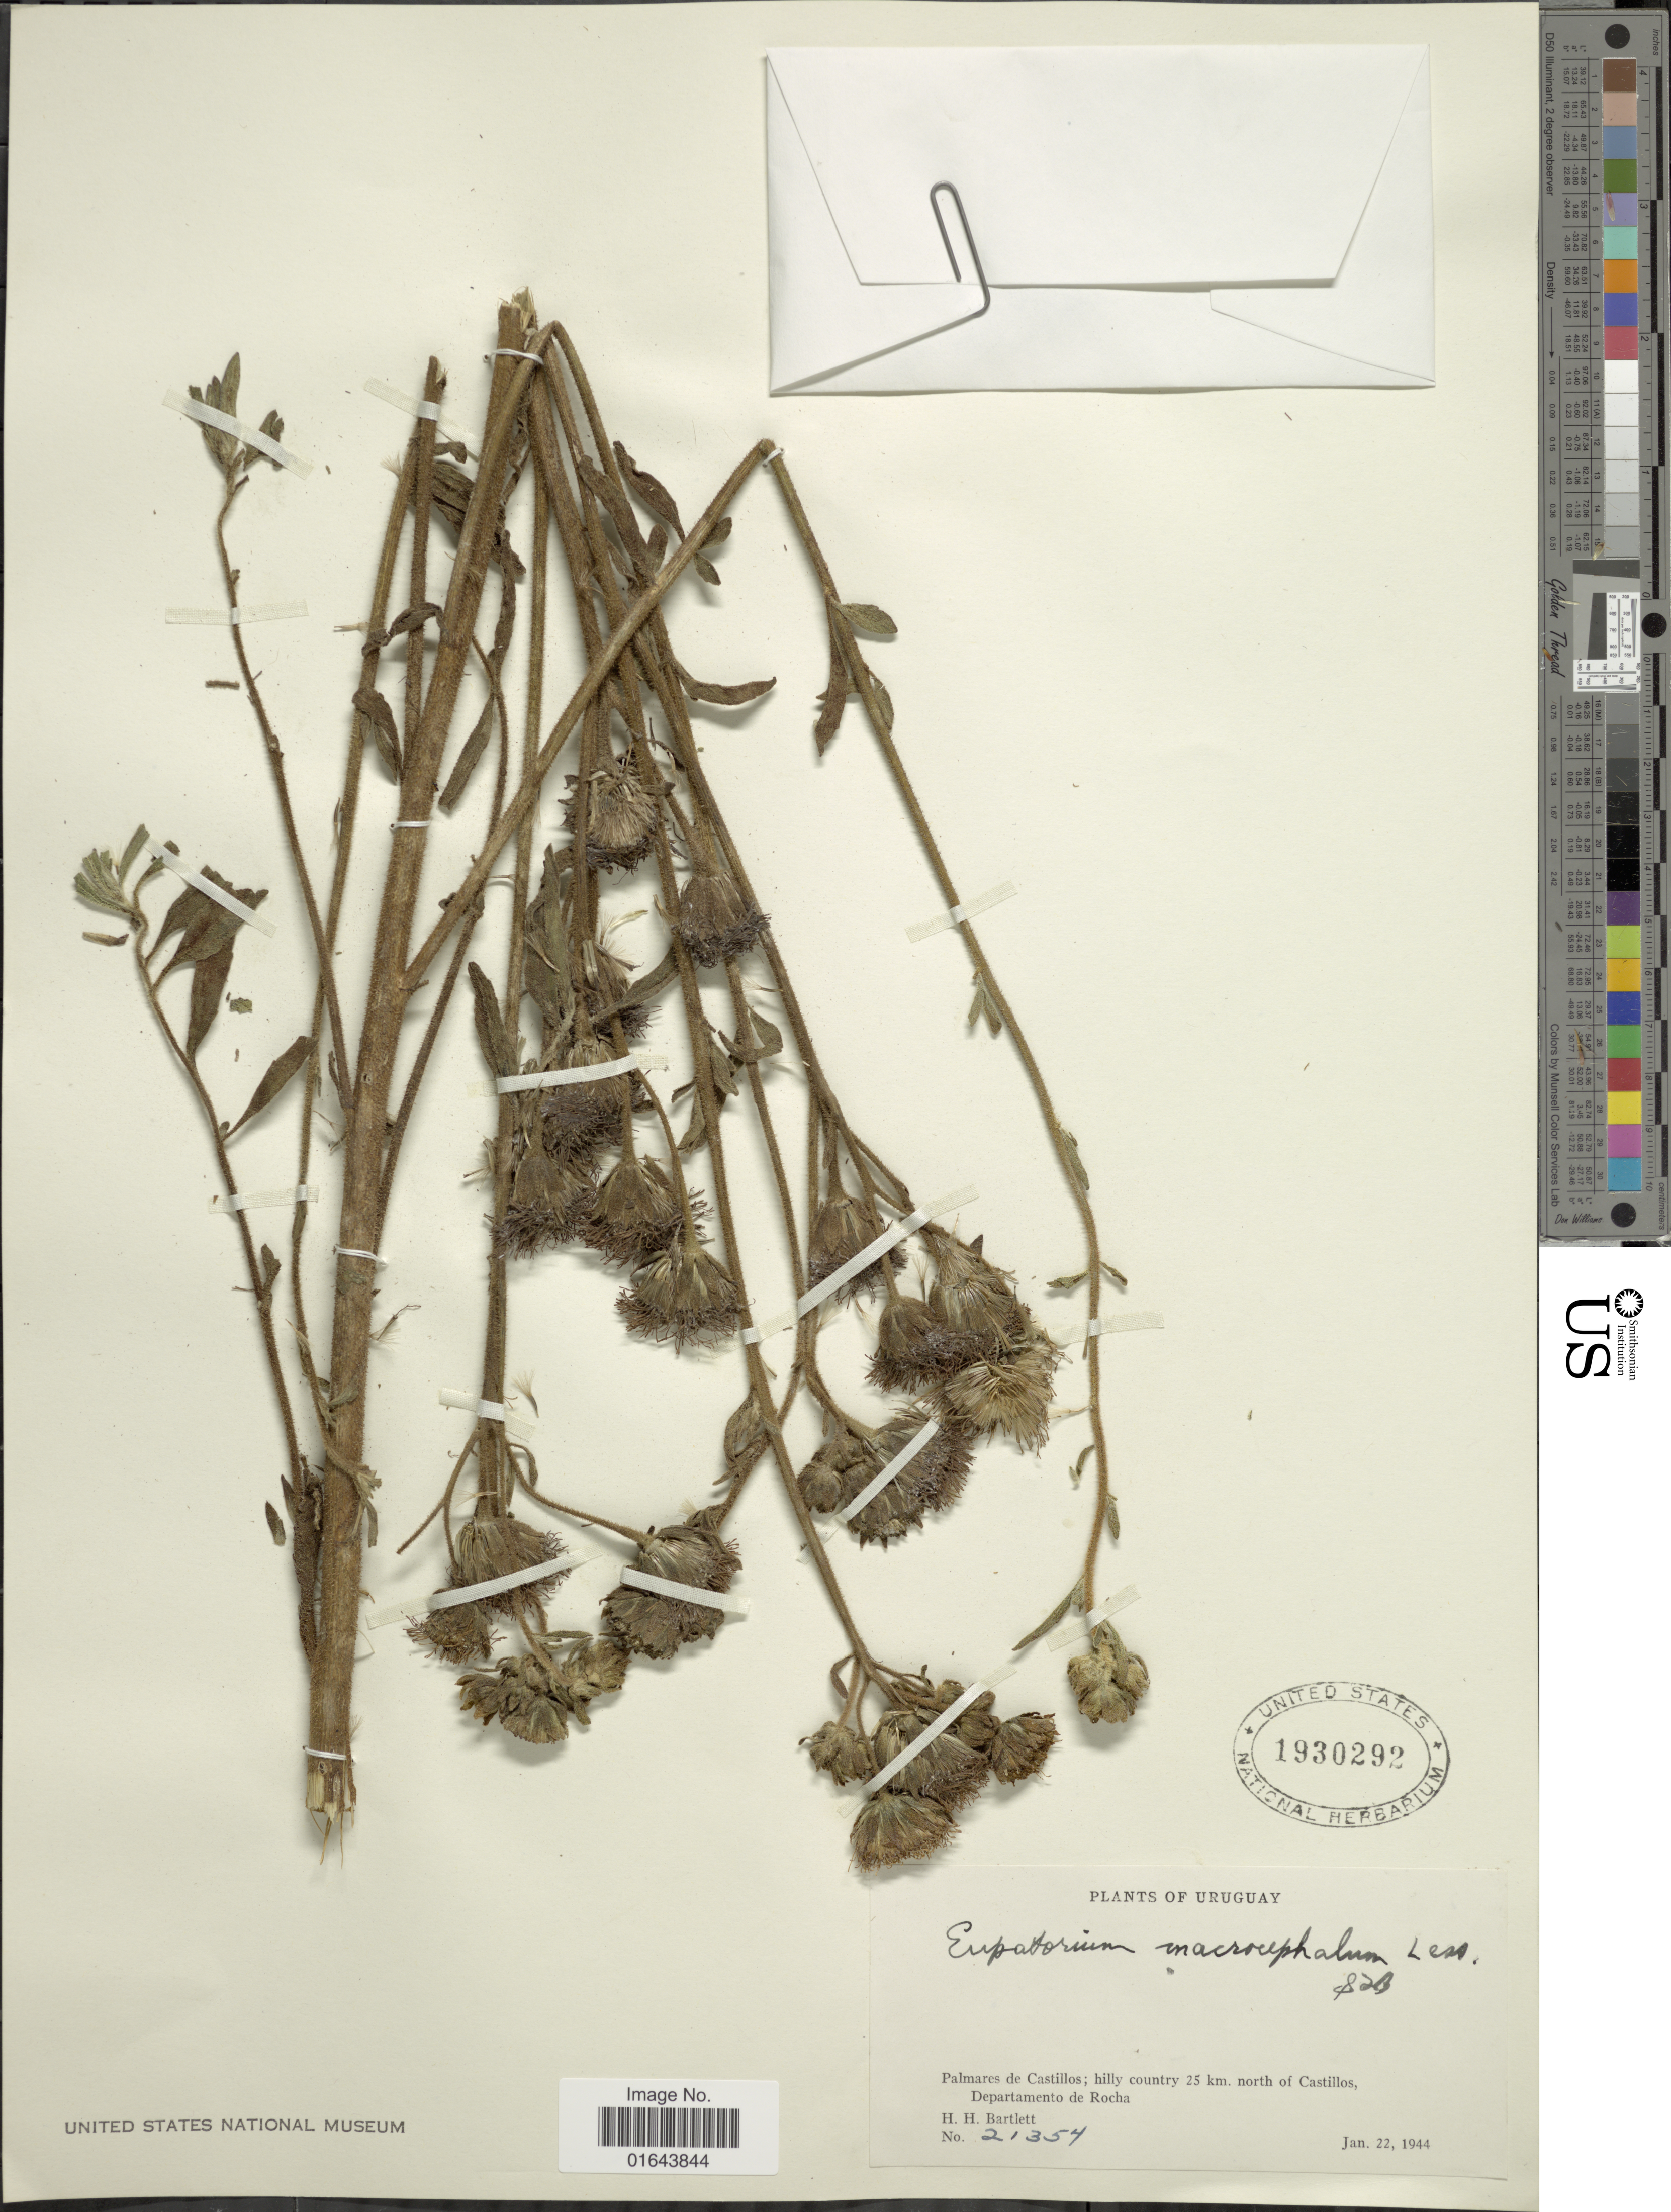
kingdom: Plantae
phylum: Tracheophyta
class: Magnoliopsida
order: Asterales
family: Asteraceae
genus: Campuloclinium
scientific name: Campuloclinium macrocephalum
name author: (Less.) DC.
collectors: H. H. Bartlett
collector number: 21354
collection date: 1944-01-22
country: Uruguay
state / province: Rocha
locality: Palmares de Castillos; hilly country 25 km. north of Castillos, Departamento de Rocha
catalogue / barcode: US 1930292